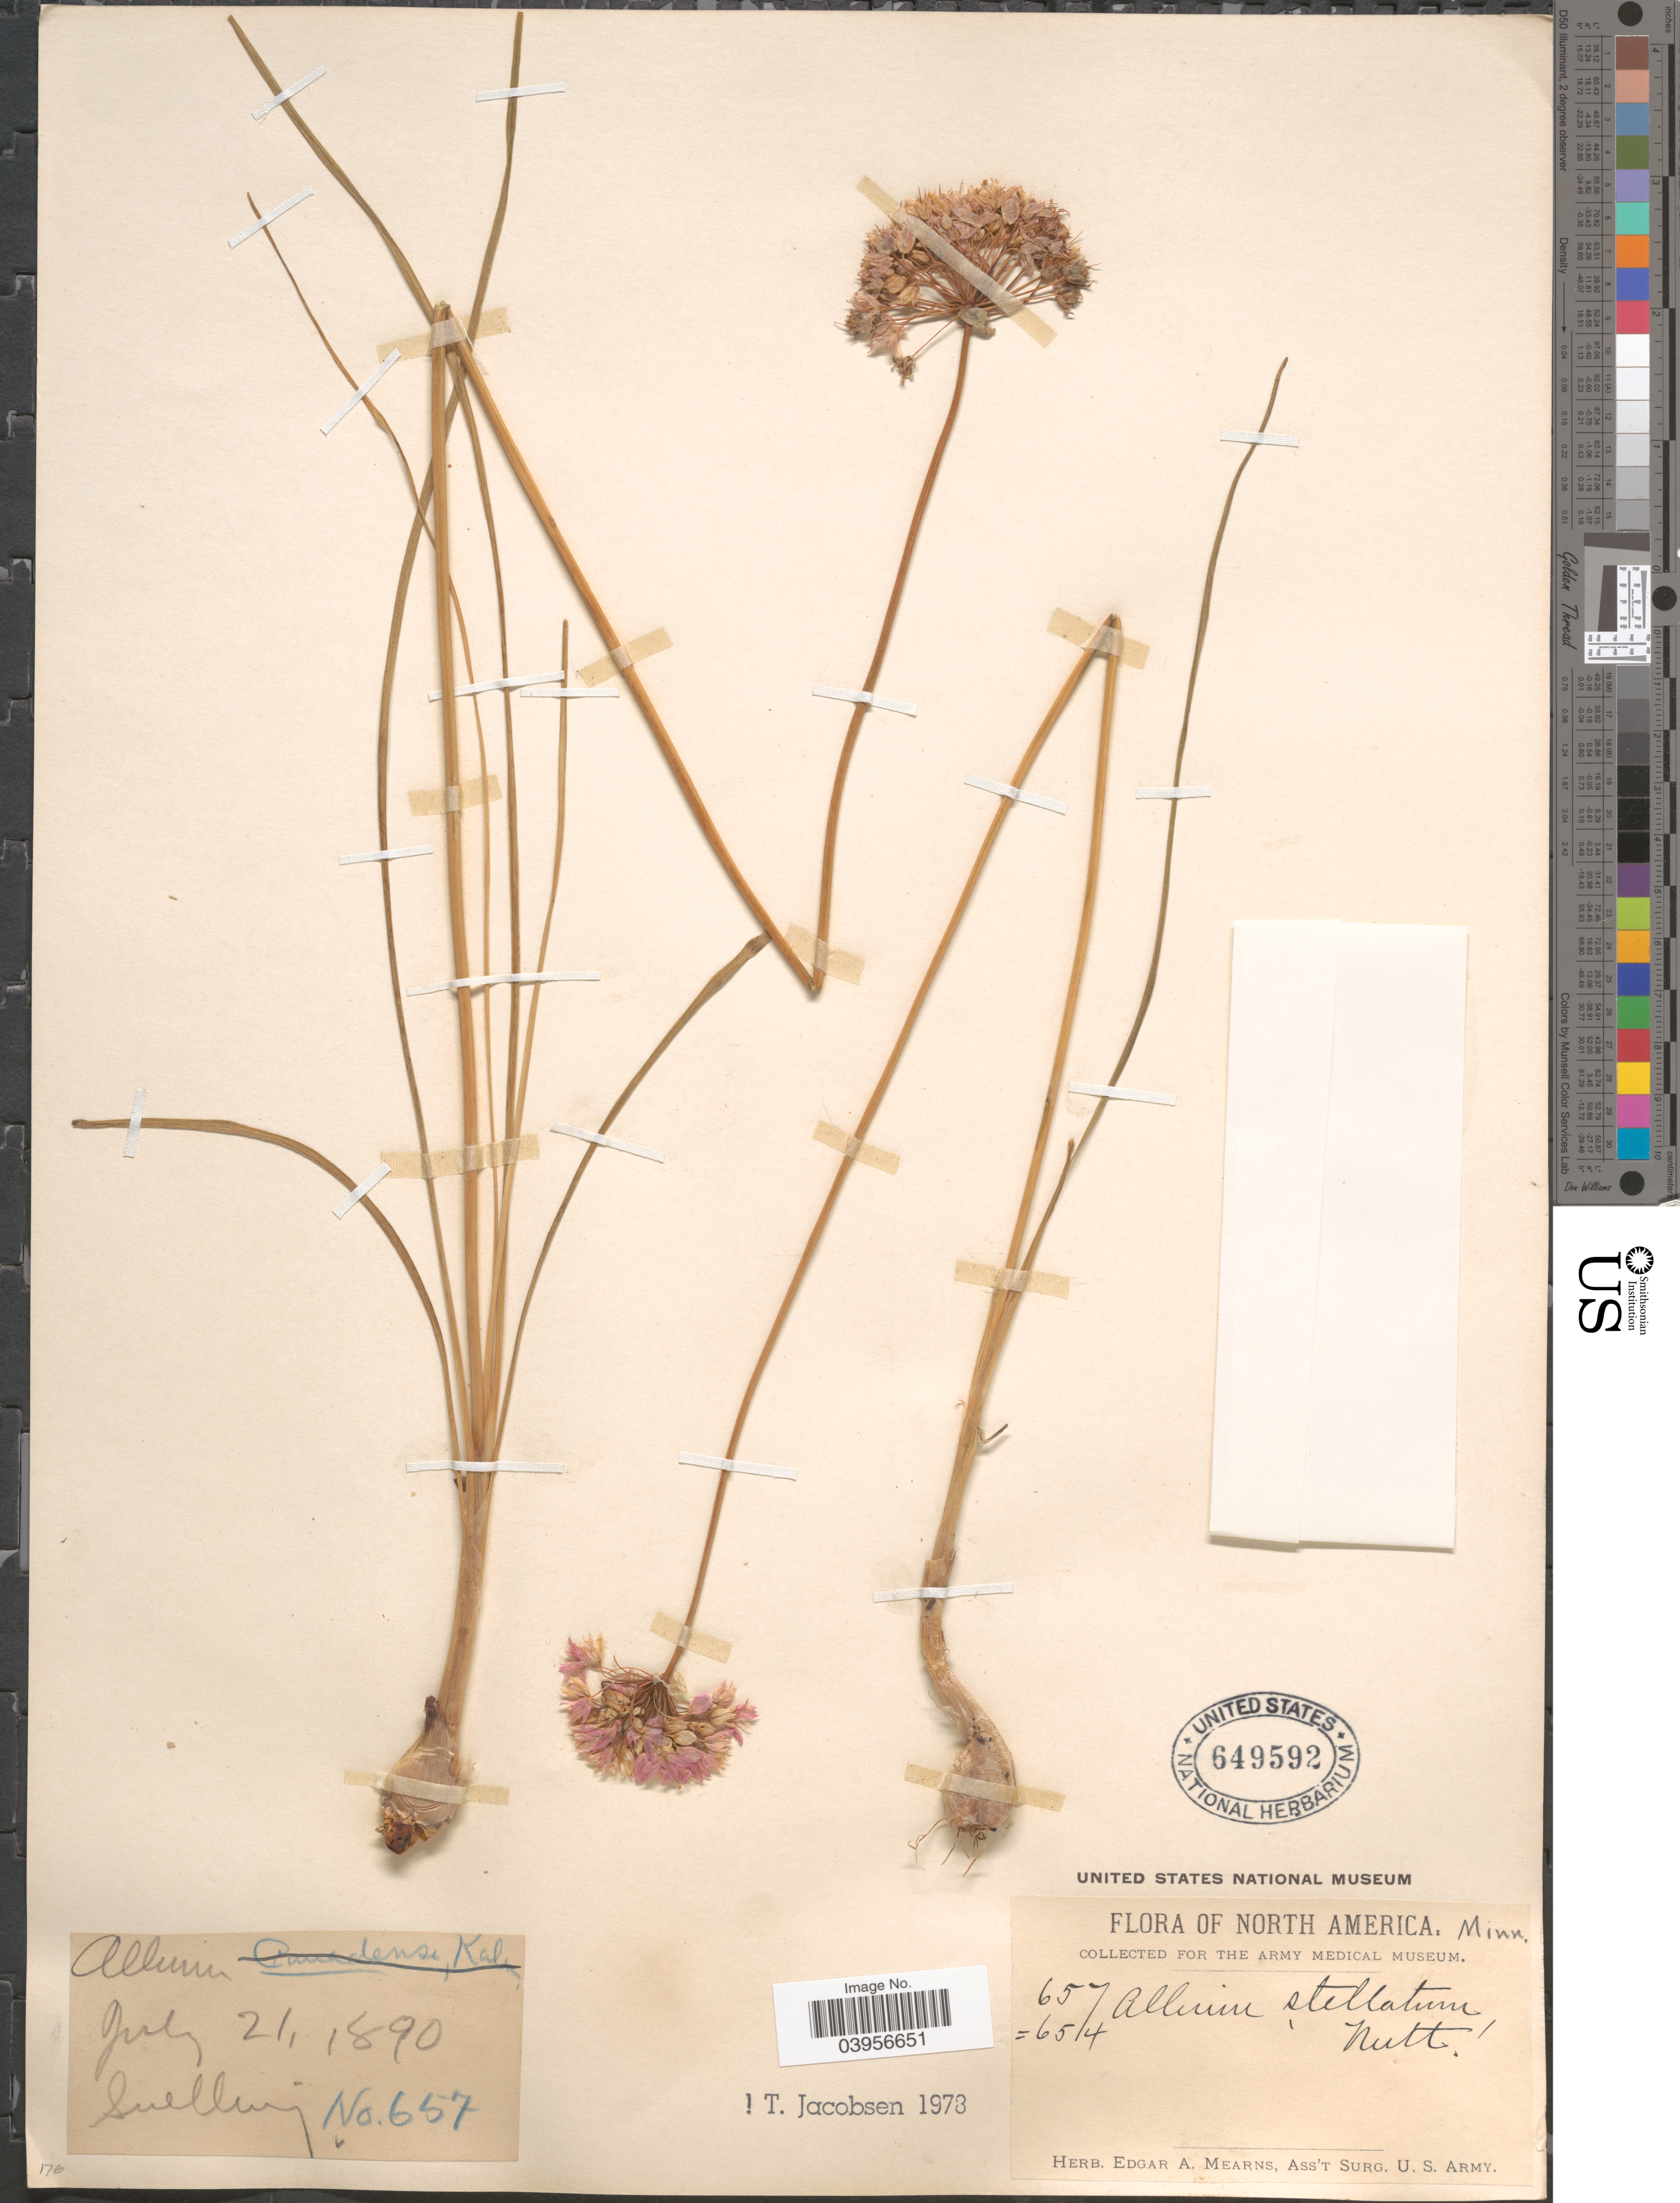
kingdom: Plantae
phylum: Tracheophyta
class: Liliopsida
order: Asparagales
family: Amaryllidaceae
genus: Allium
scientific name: Allium stellatum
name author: Nutt. ex Ker Gawl.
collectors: ex herb. Edgar A. Mearns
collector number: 657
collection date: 1890-07-21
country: United States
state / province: Minnesota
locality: Snelling.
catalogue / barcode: US 649592